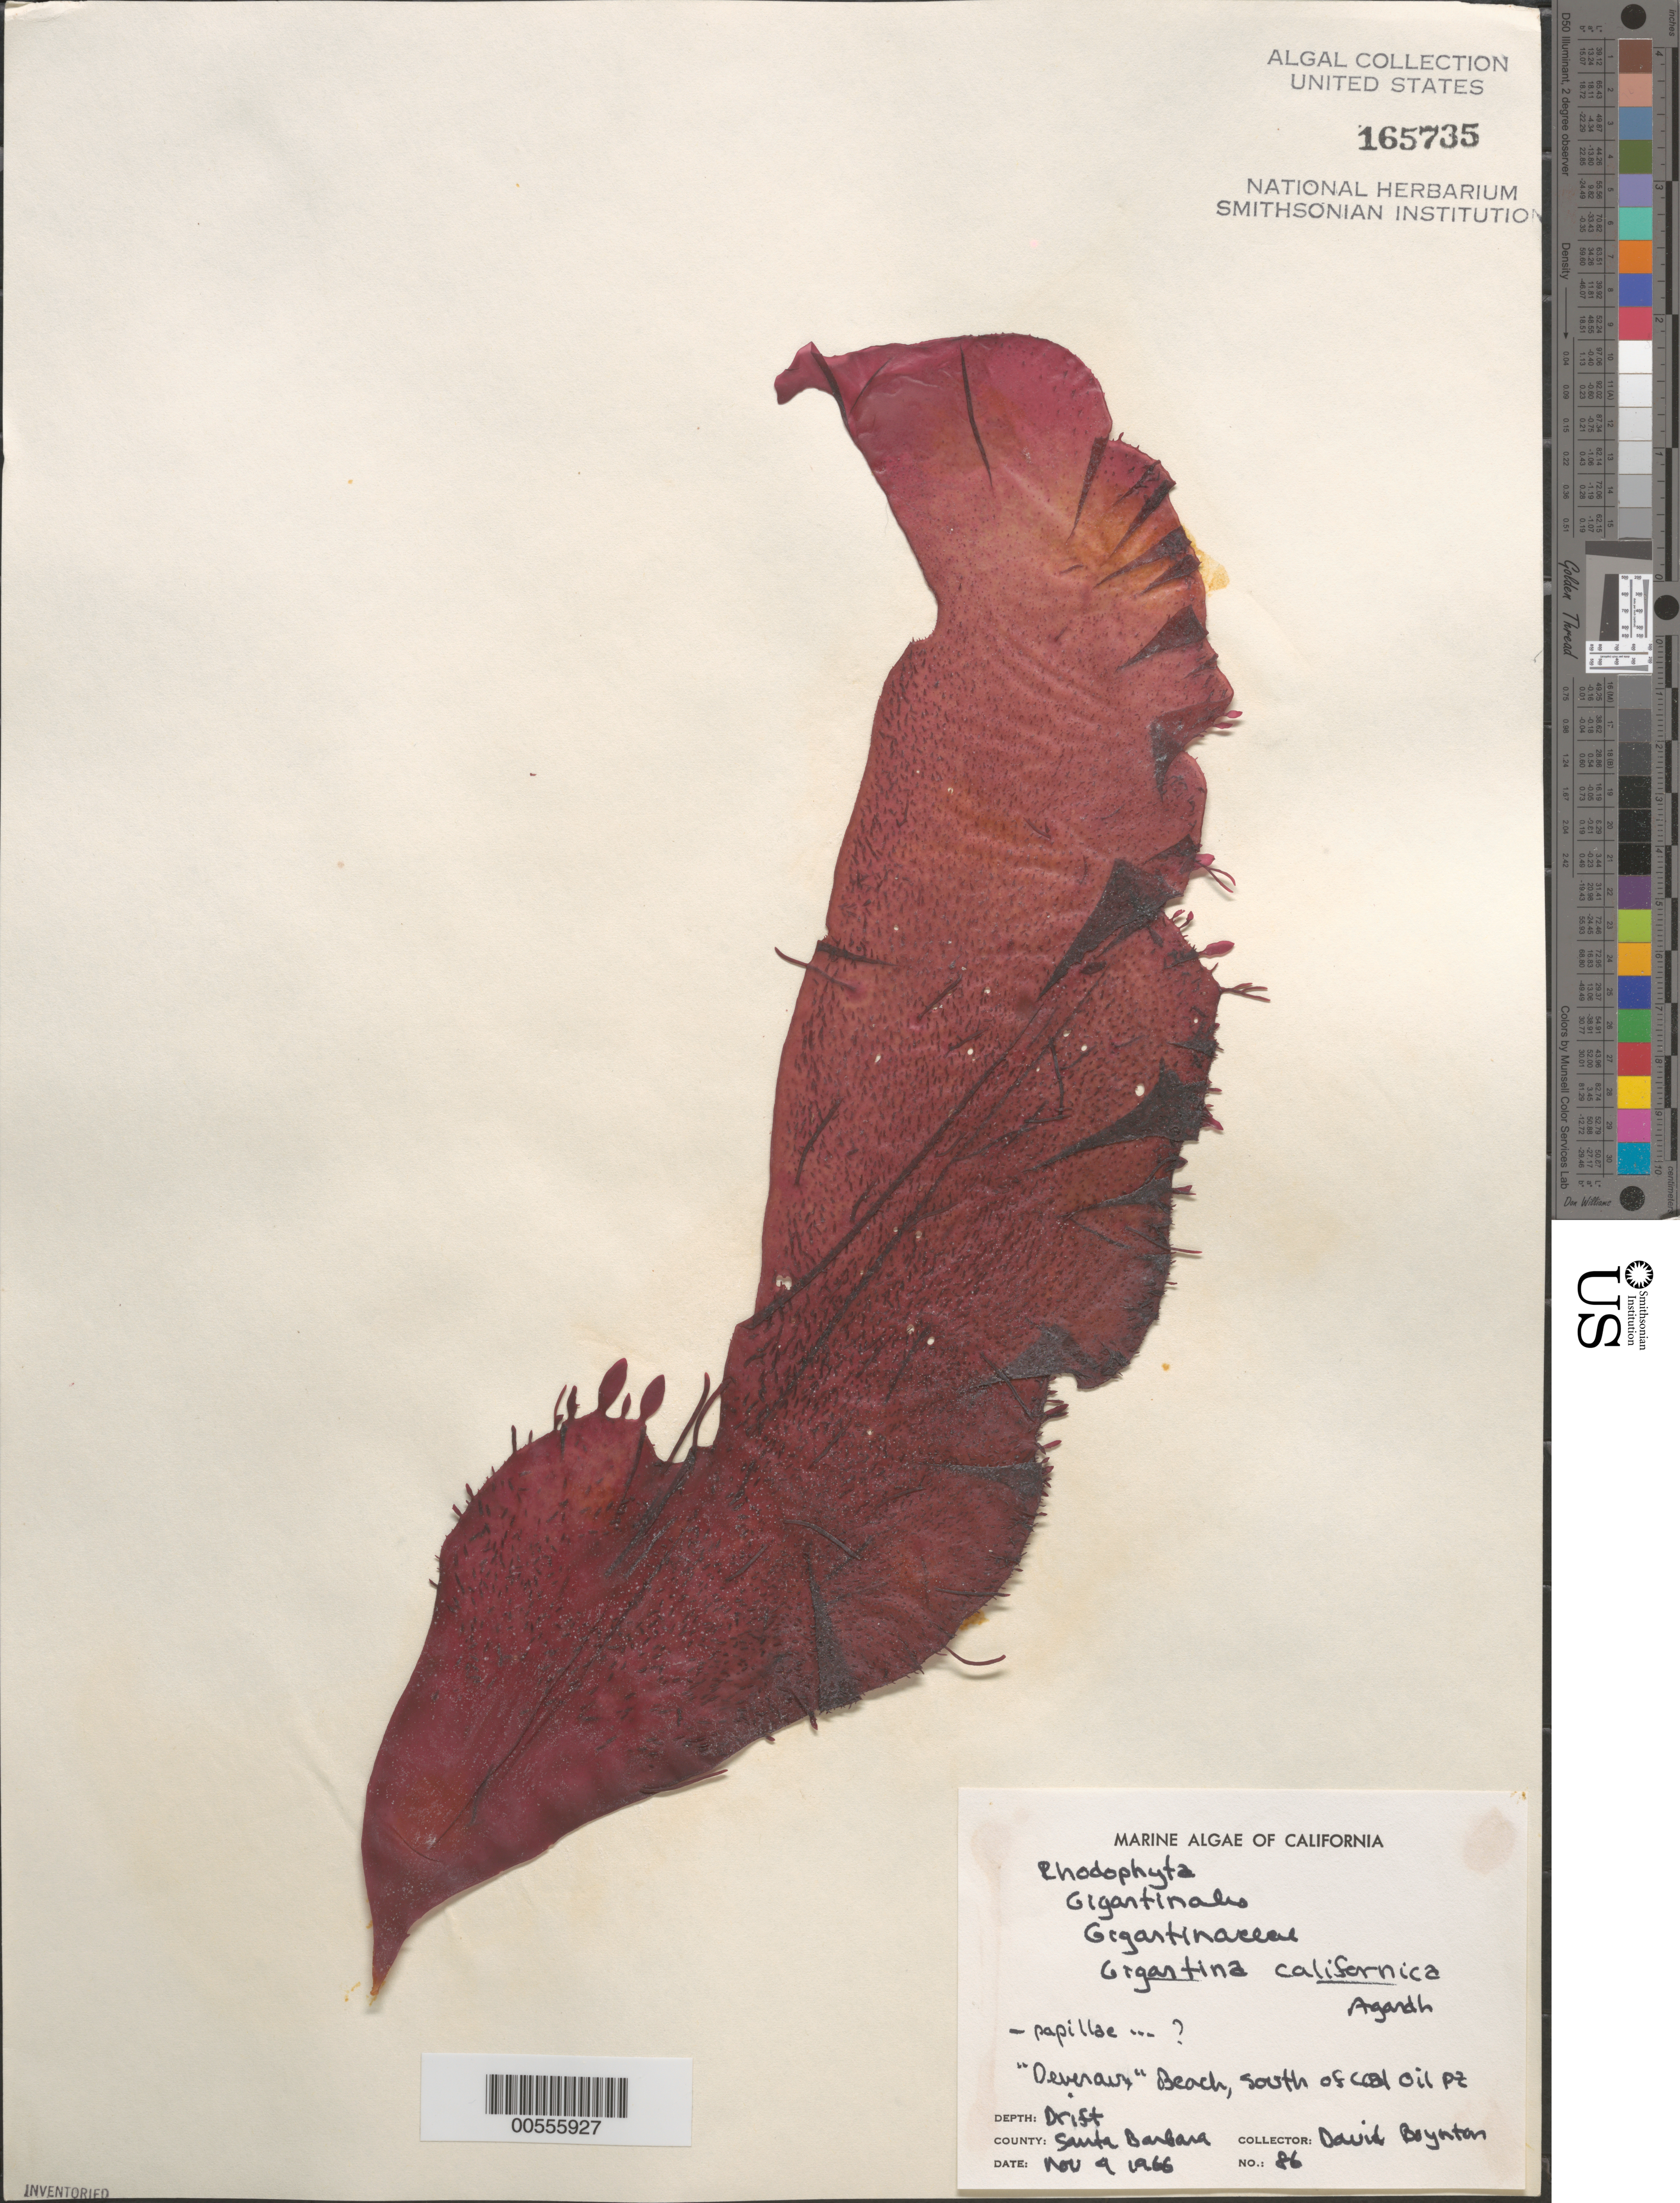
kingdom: Plantae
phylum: Rhodophyta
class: Florideophyceae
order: Gigartinales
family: Gigartinaceae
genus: Chondracanthus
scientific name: Chondracanthus corymbiferus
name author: (Kütz.) Guiry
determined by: Algae name updating Project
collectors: D. Boynton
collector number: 86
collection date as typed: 04 Nov 1966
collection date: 1966-11-04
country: United States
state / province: California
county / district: Santa Barbara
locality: Devereaux Beach, south of Coal Oil Point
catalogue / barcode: US 165735